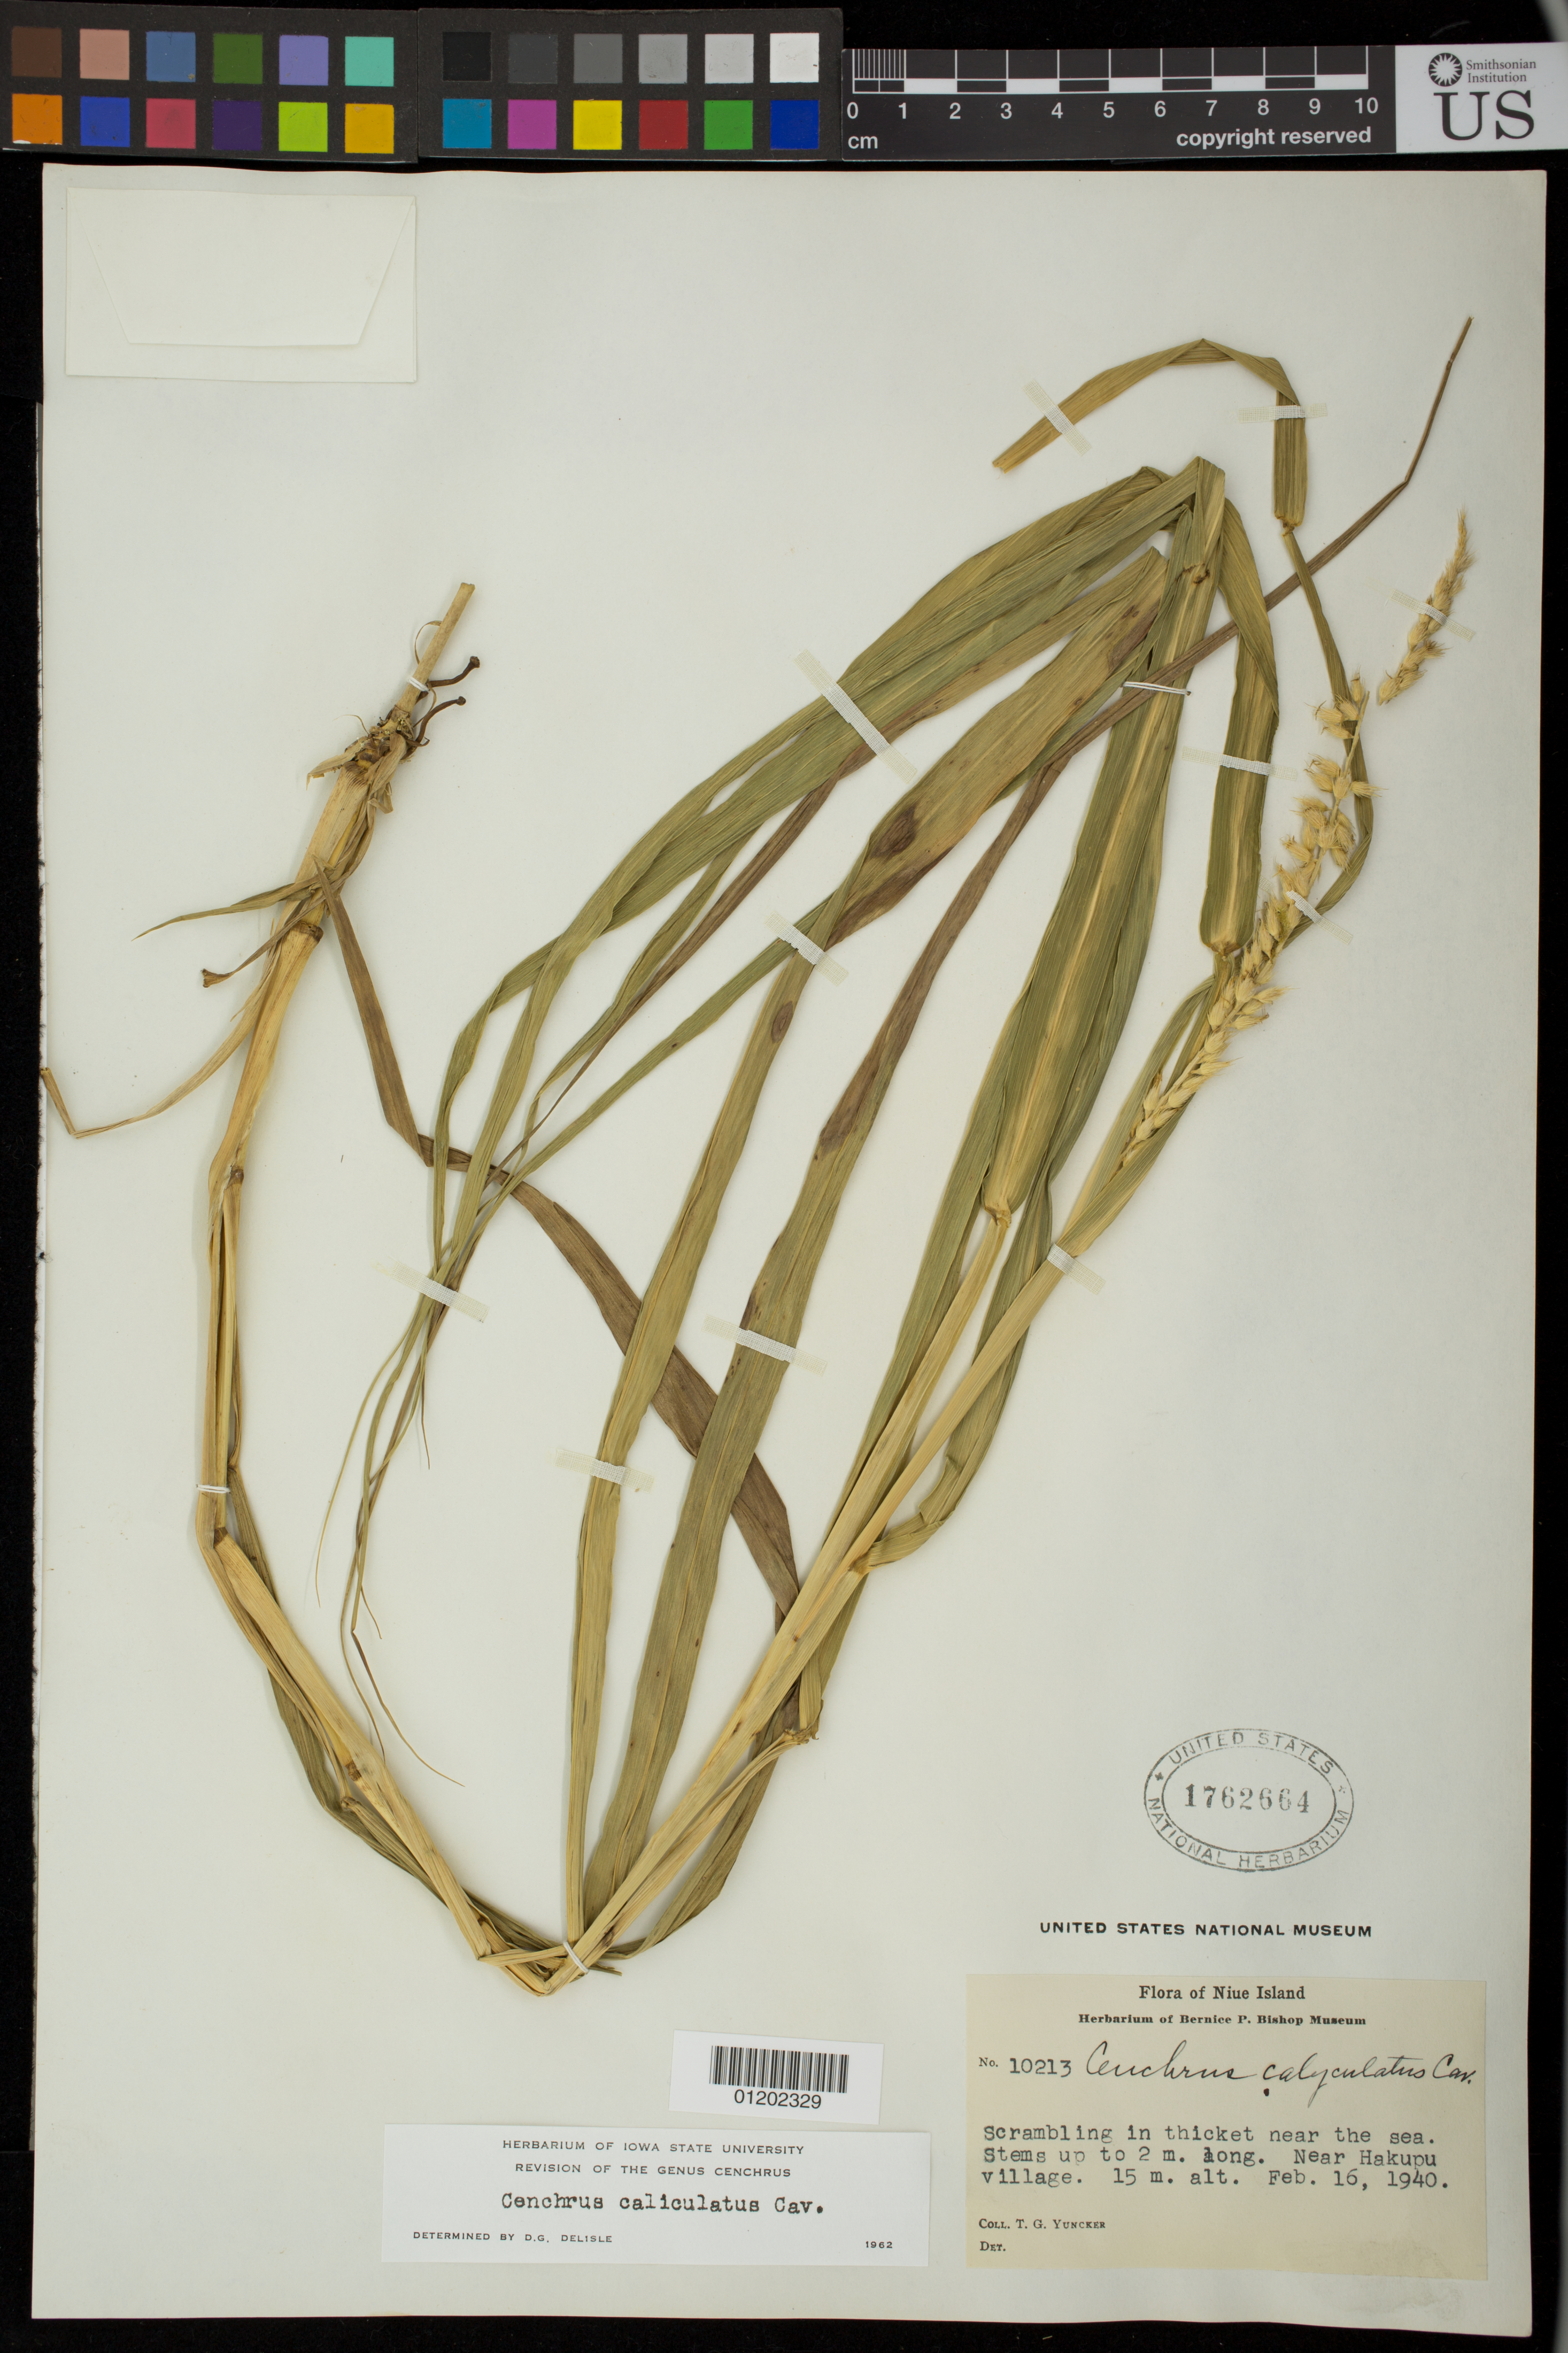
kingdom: Plantae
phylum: Tracheophyta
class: Liliopsida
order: Poales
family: Poaceae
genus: Cenchrus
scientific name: Cenchrus caliculatus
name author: Cav.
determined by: DeLisle, D. G.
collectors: T. G. Yuncker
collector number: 10213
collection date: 1940-02-16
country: Niue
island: Niue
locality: Near the sea. Near Hakupu Village.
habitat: In thicket.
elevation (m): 15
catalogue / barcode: US 1762664